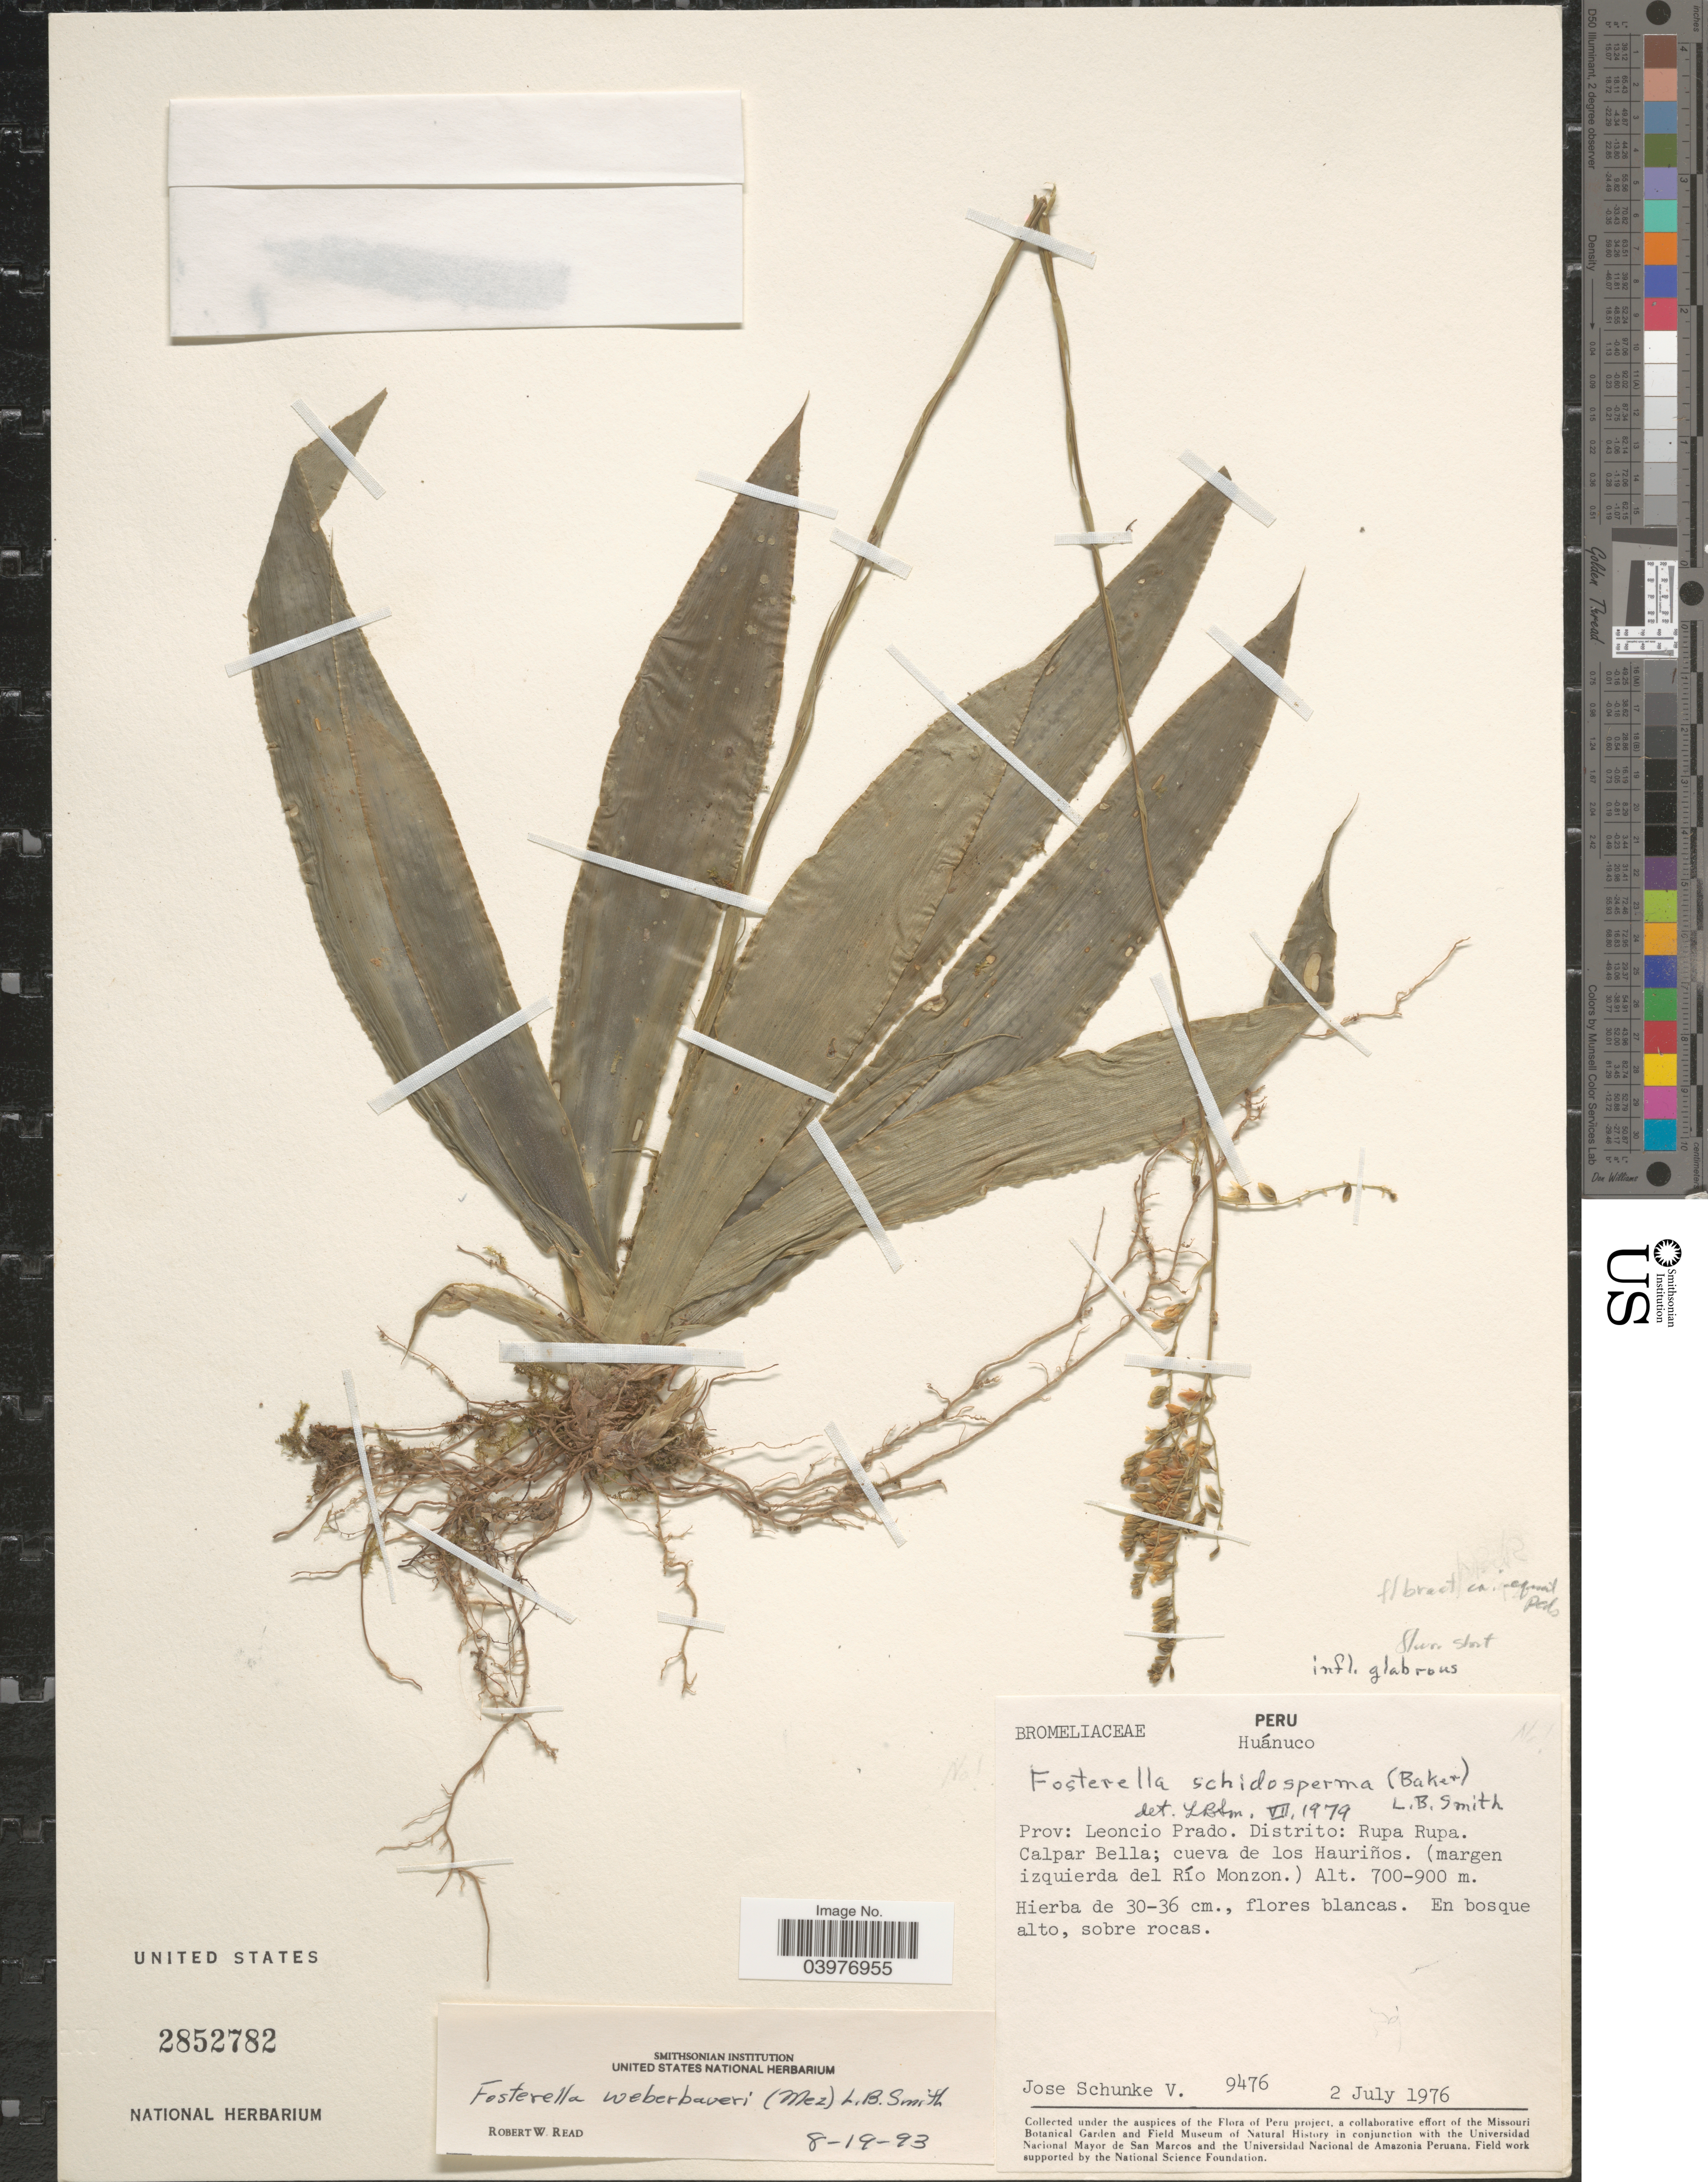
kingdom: Plantae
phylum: Tracheophyta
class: Liliopsida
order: Poales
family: Bromeliaceae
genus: Fosterella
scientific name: Fosterella weberbaueri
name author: (Mez) L.B. Sm.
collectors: J. Schunke Vigo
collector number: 9476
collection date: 1976-07-02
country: Peru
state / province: Huánuco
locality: Prov: Leoncio Prado, Distrito: Rupa Rupa. Calpar Bella; cueva de los Hauriños. (margen izquierda del Río Monzon).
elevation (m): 700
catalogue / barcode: US 2852782